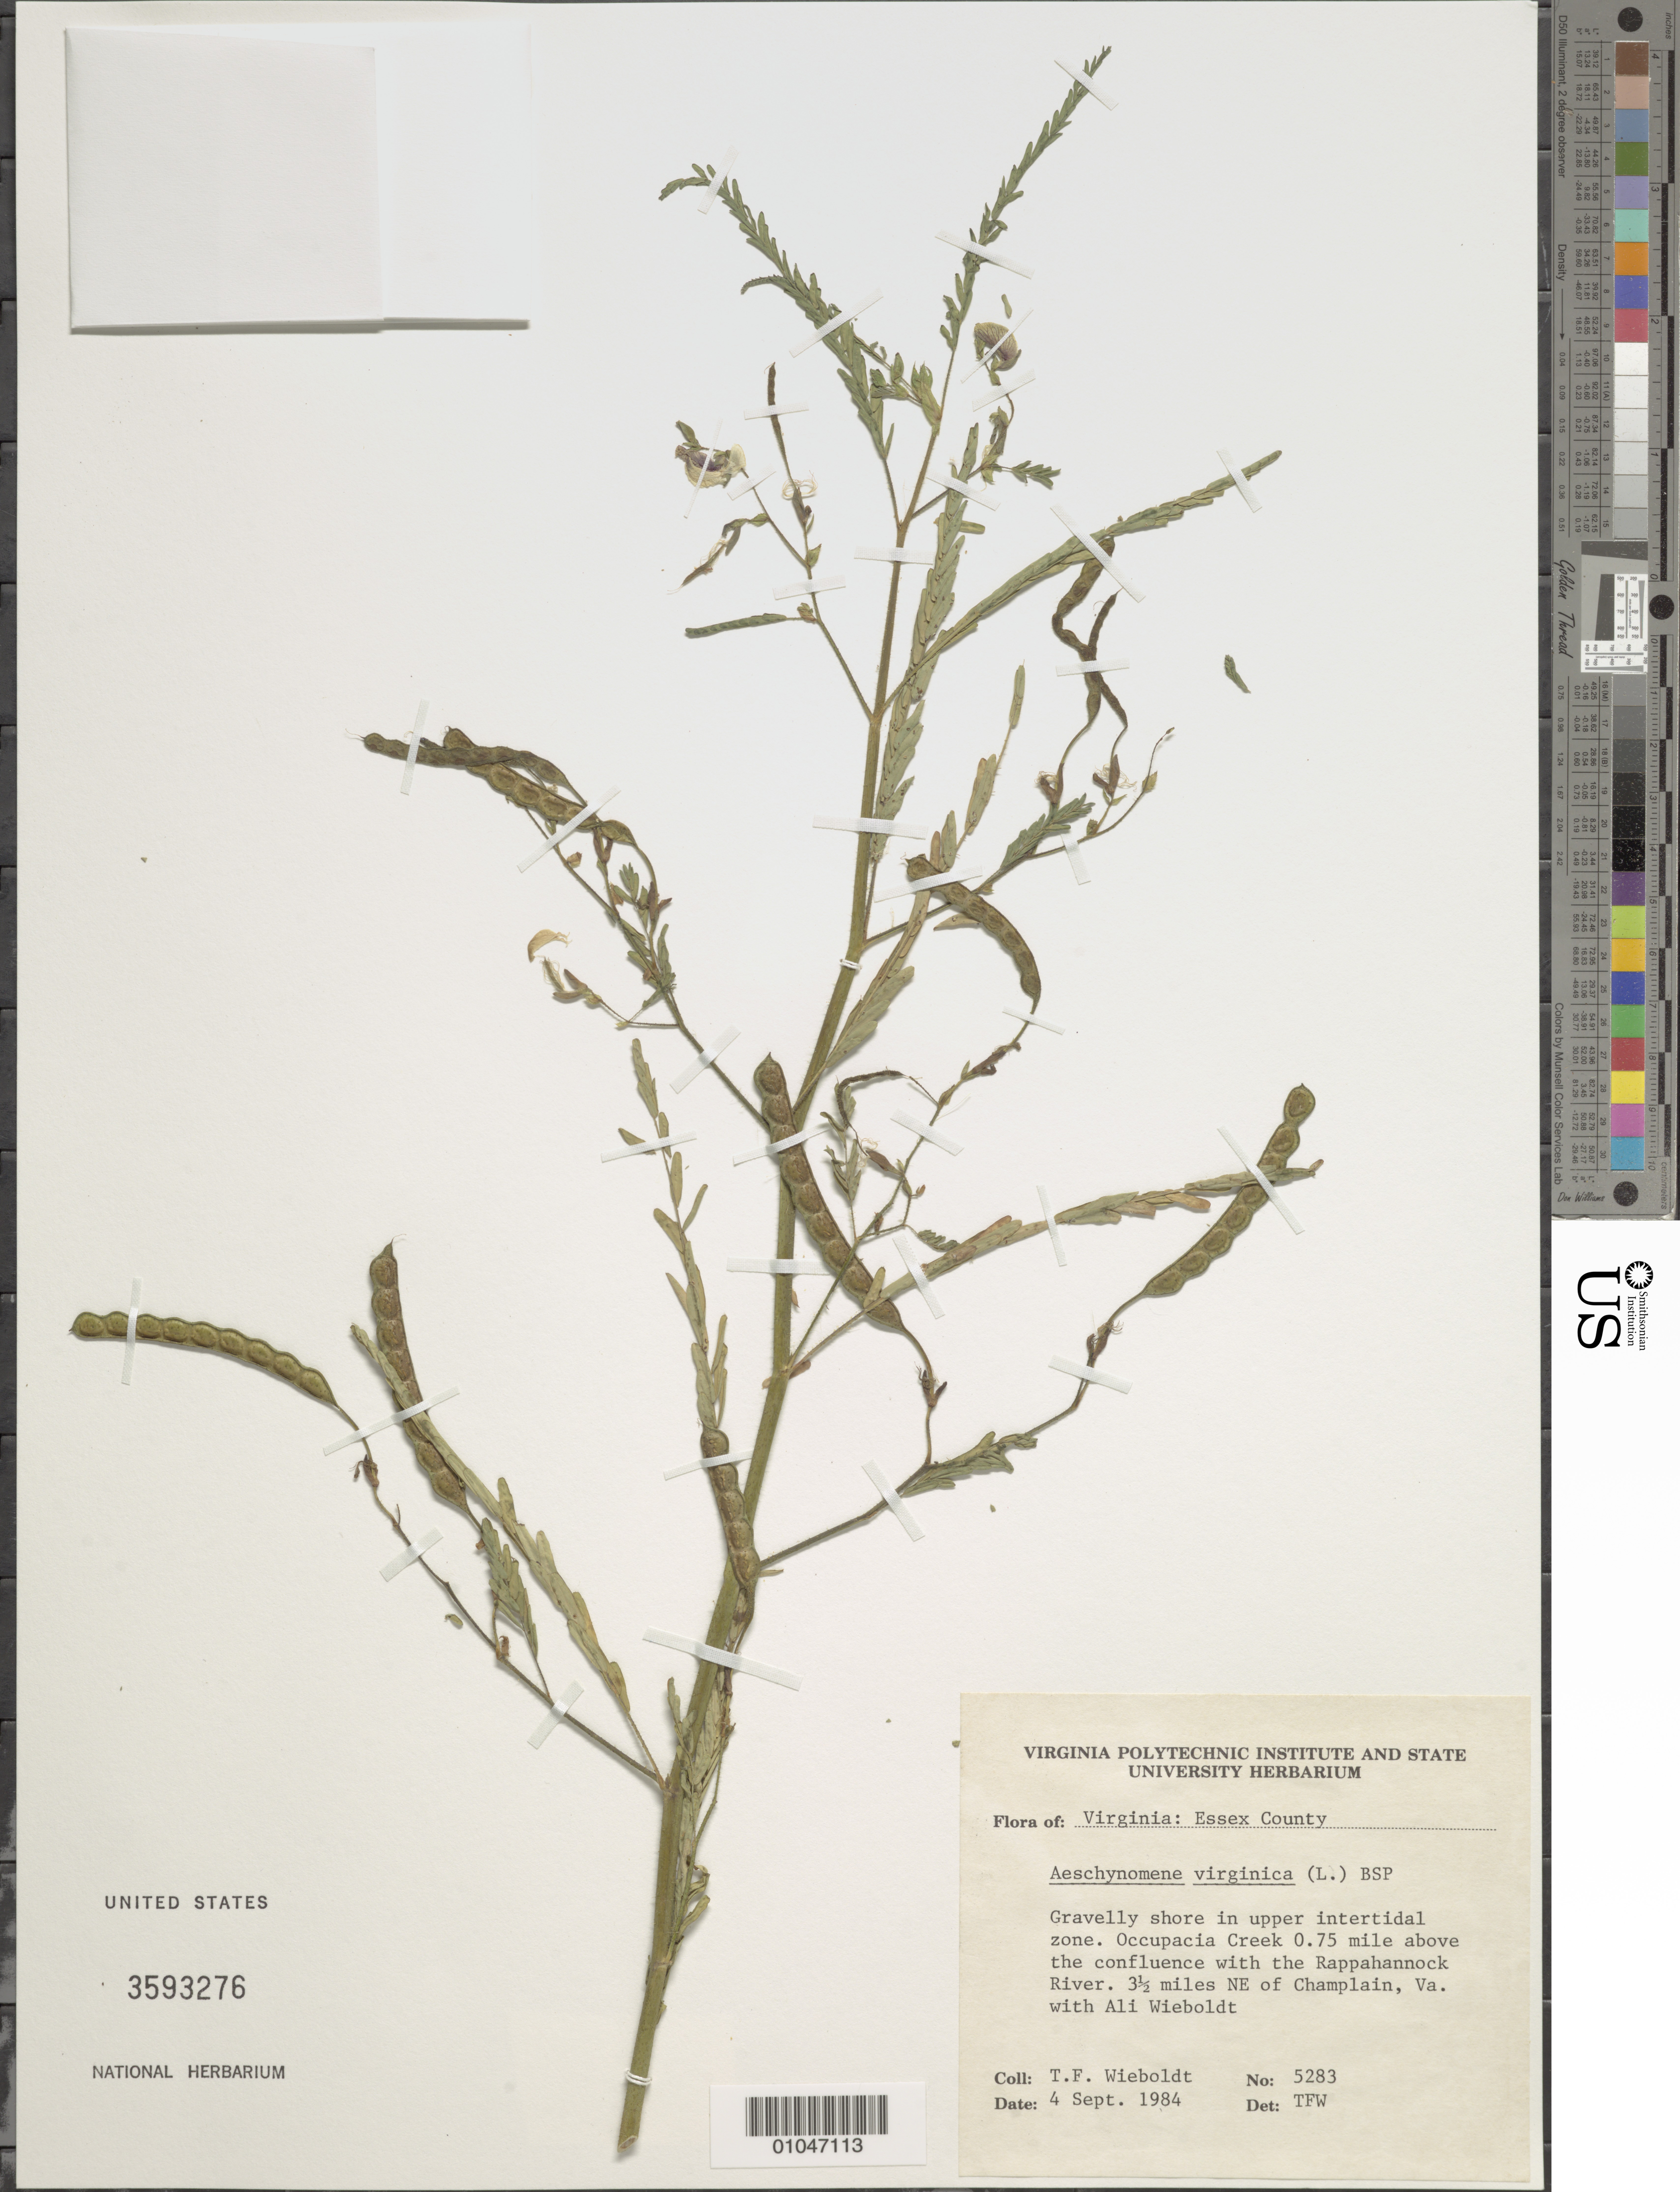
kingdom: Plantae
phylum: Tracheophyta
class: Magnoliopsida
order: Fabales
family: Fabaceae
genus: Aeschynomene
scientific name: Aeschynomene virginica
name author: (L.) Britton, Stearns & Poggenb.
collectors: T. Wieboldt & A. Wieboldt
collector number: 5283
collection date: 1984-09-04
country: United States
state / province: Virginia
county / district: Essex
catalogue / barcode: US 3593276